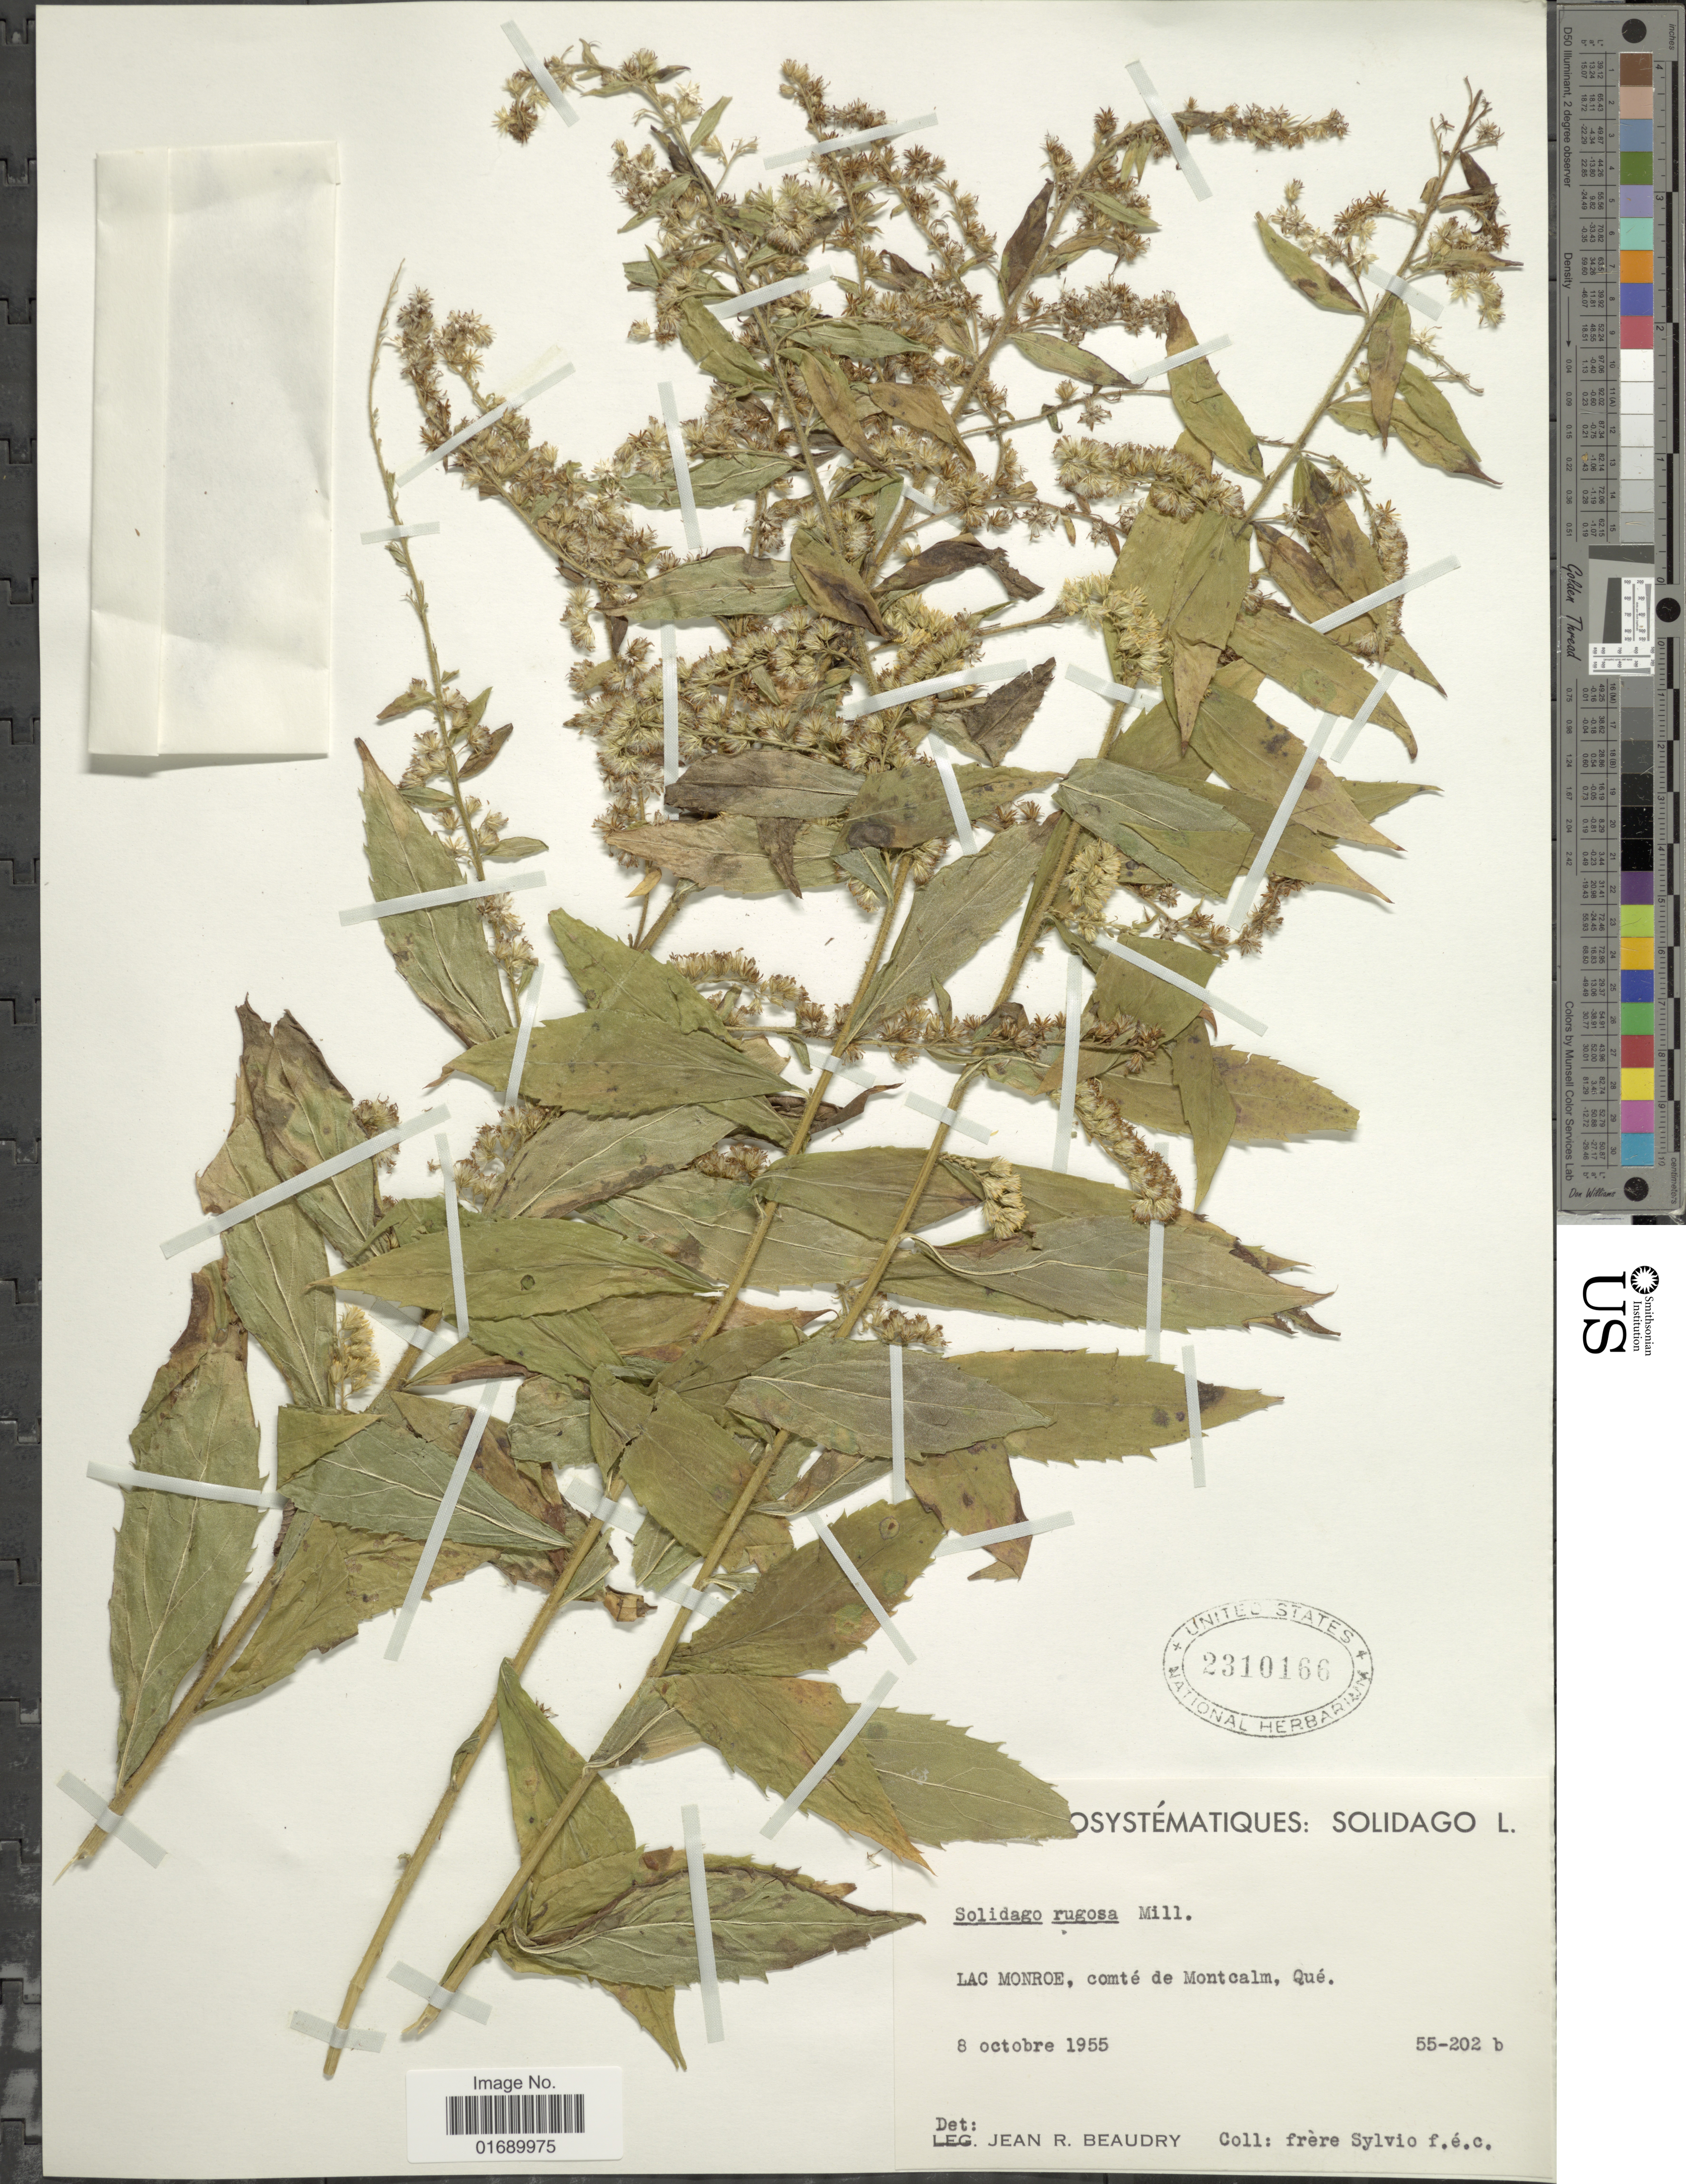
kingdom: Plantae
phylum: Tracheophyta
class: Magnoliopsida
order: Asterales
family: Asteraceae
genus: Solidago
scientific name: Solidago rugosa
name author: Mill.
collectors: B. Sylvio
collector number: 55-202 b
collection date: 1955-10-08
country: Canada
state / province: Quebec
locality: Lac Monroe, comté de Montcalm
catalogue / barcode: US 2310166